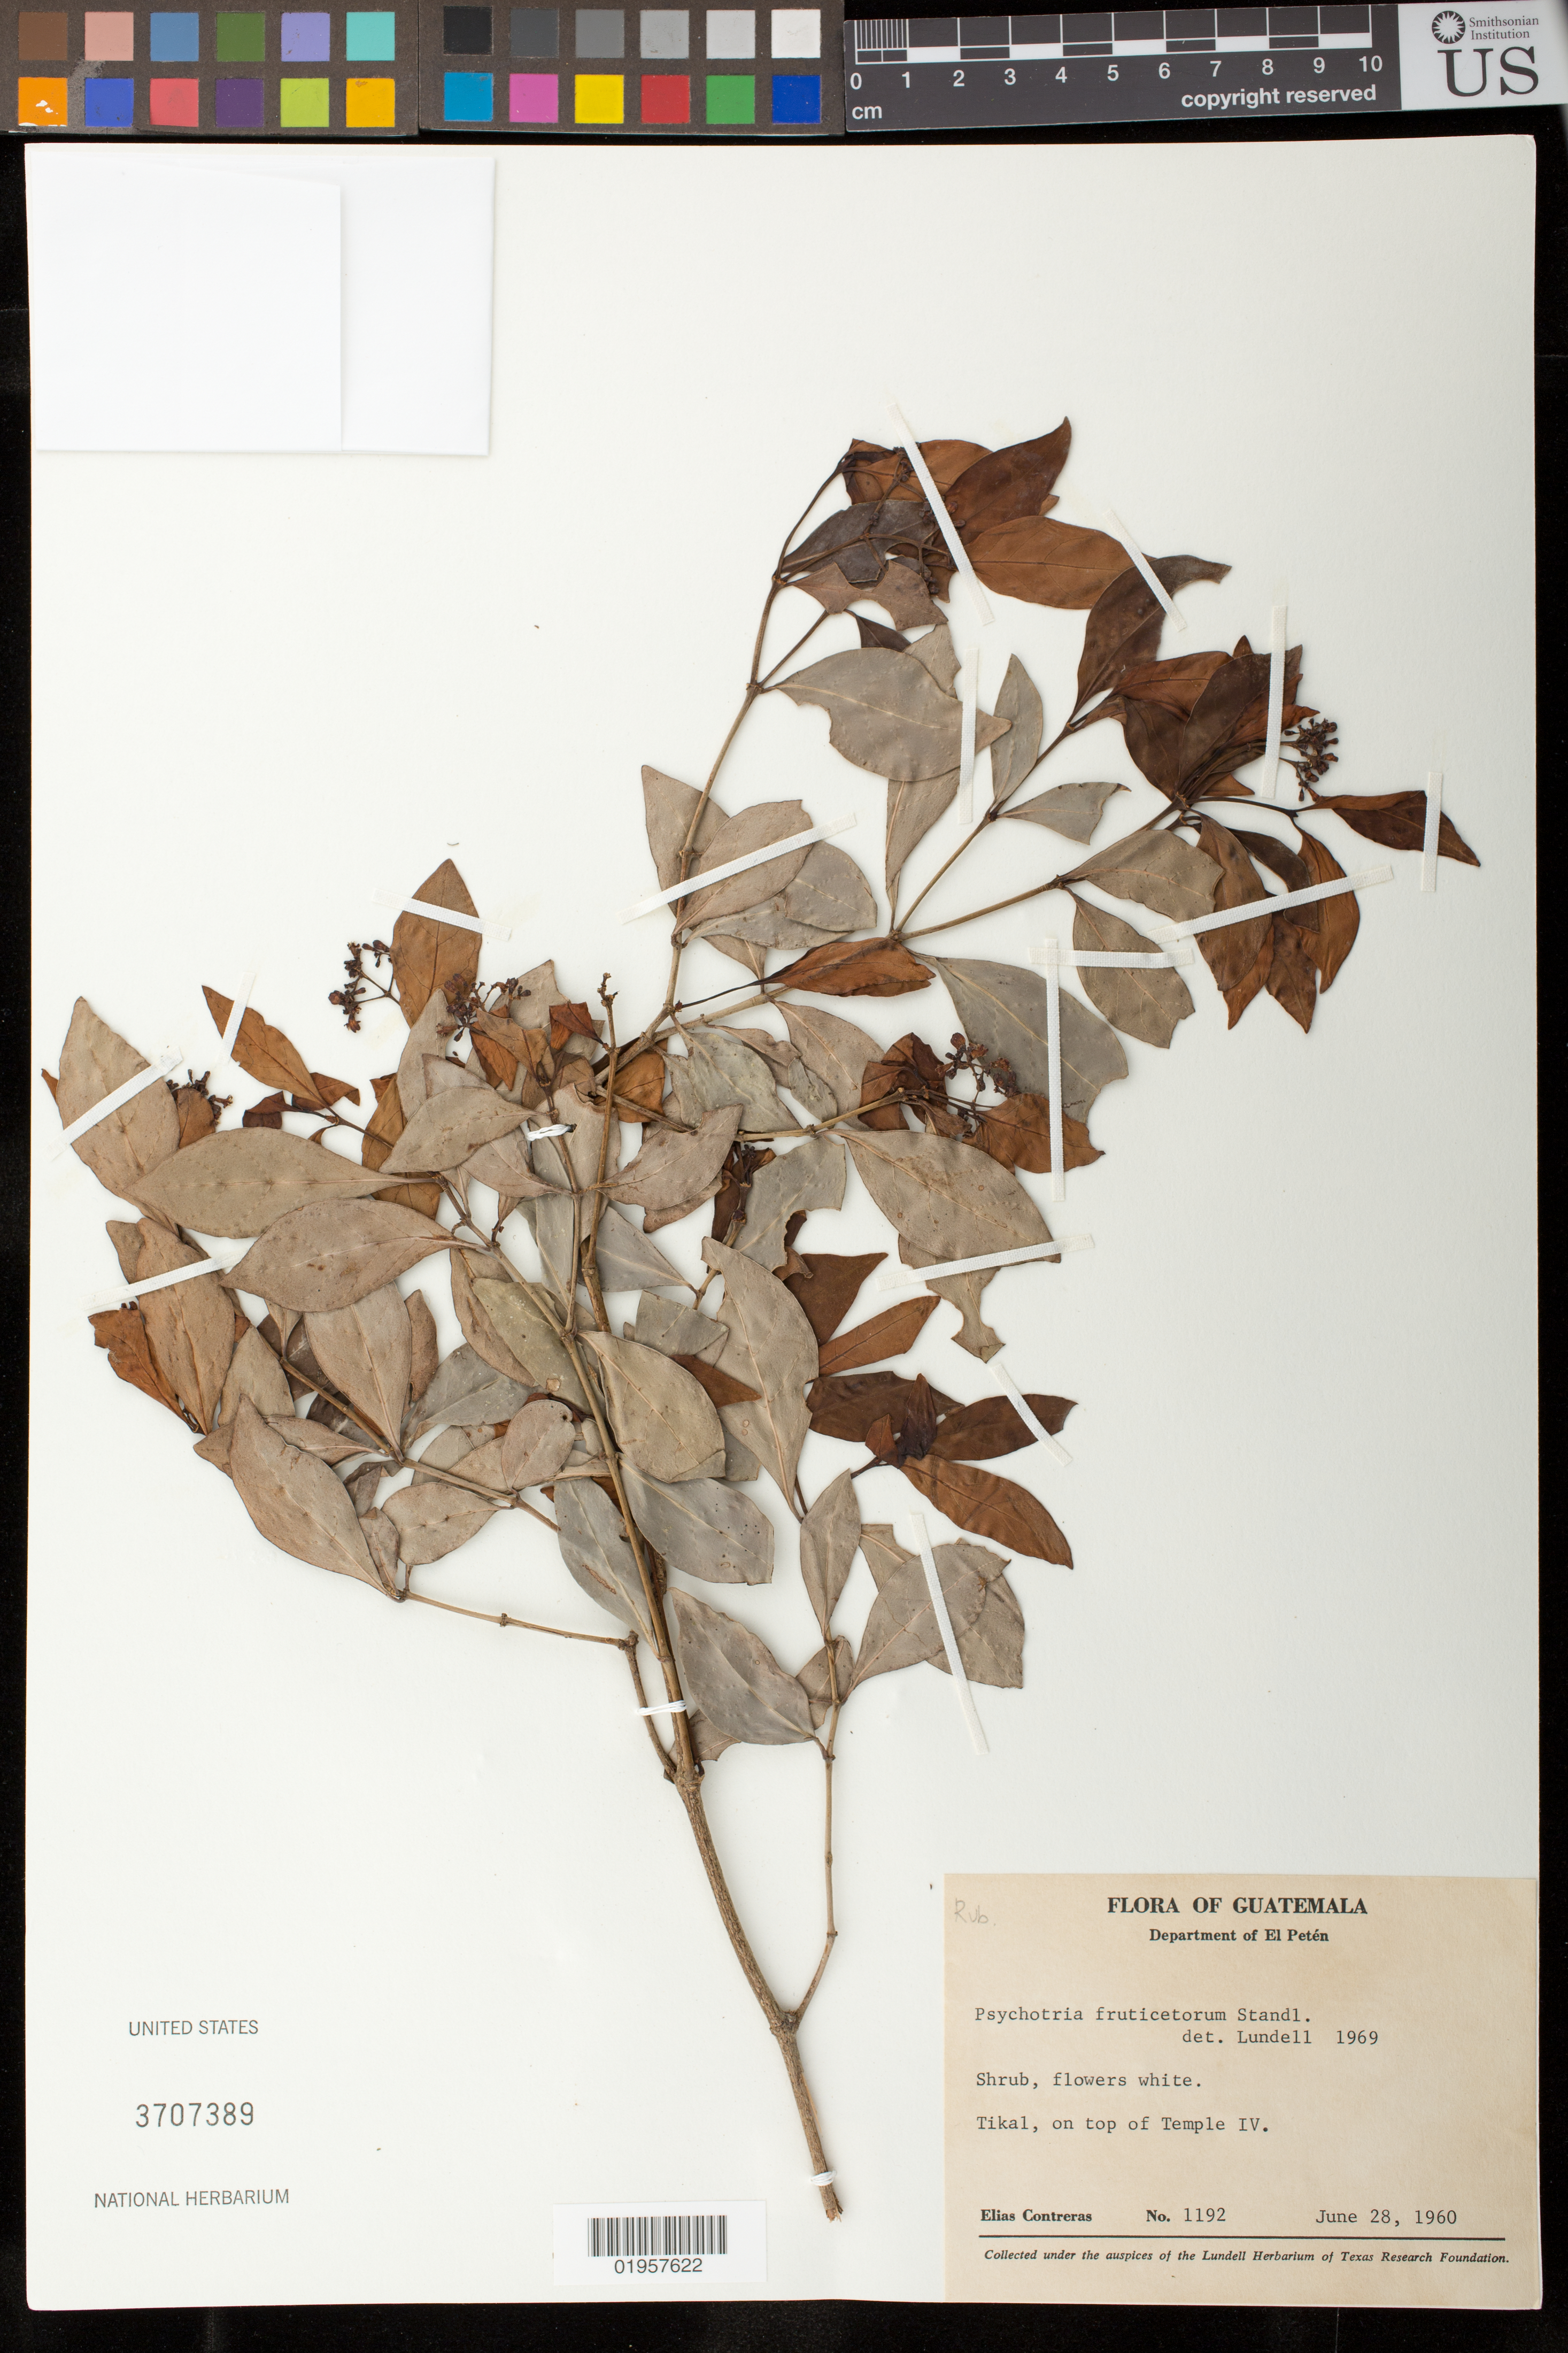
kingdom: Plantae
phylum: Tracheophyta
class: Magnoliopsida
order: Gentianales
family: Rubiaceae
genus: Psychotria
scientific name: Psychotria fruticetorum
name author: Standl.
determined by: Lundell, C. L.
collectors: E. Contreras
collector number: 1192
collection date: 1960-06-28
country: Guatemala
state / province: El Petén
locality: Tikal, on top of Temple IV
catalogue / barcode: US 3707389